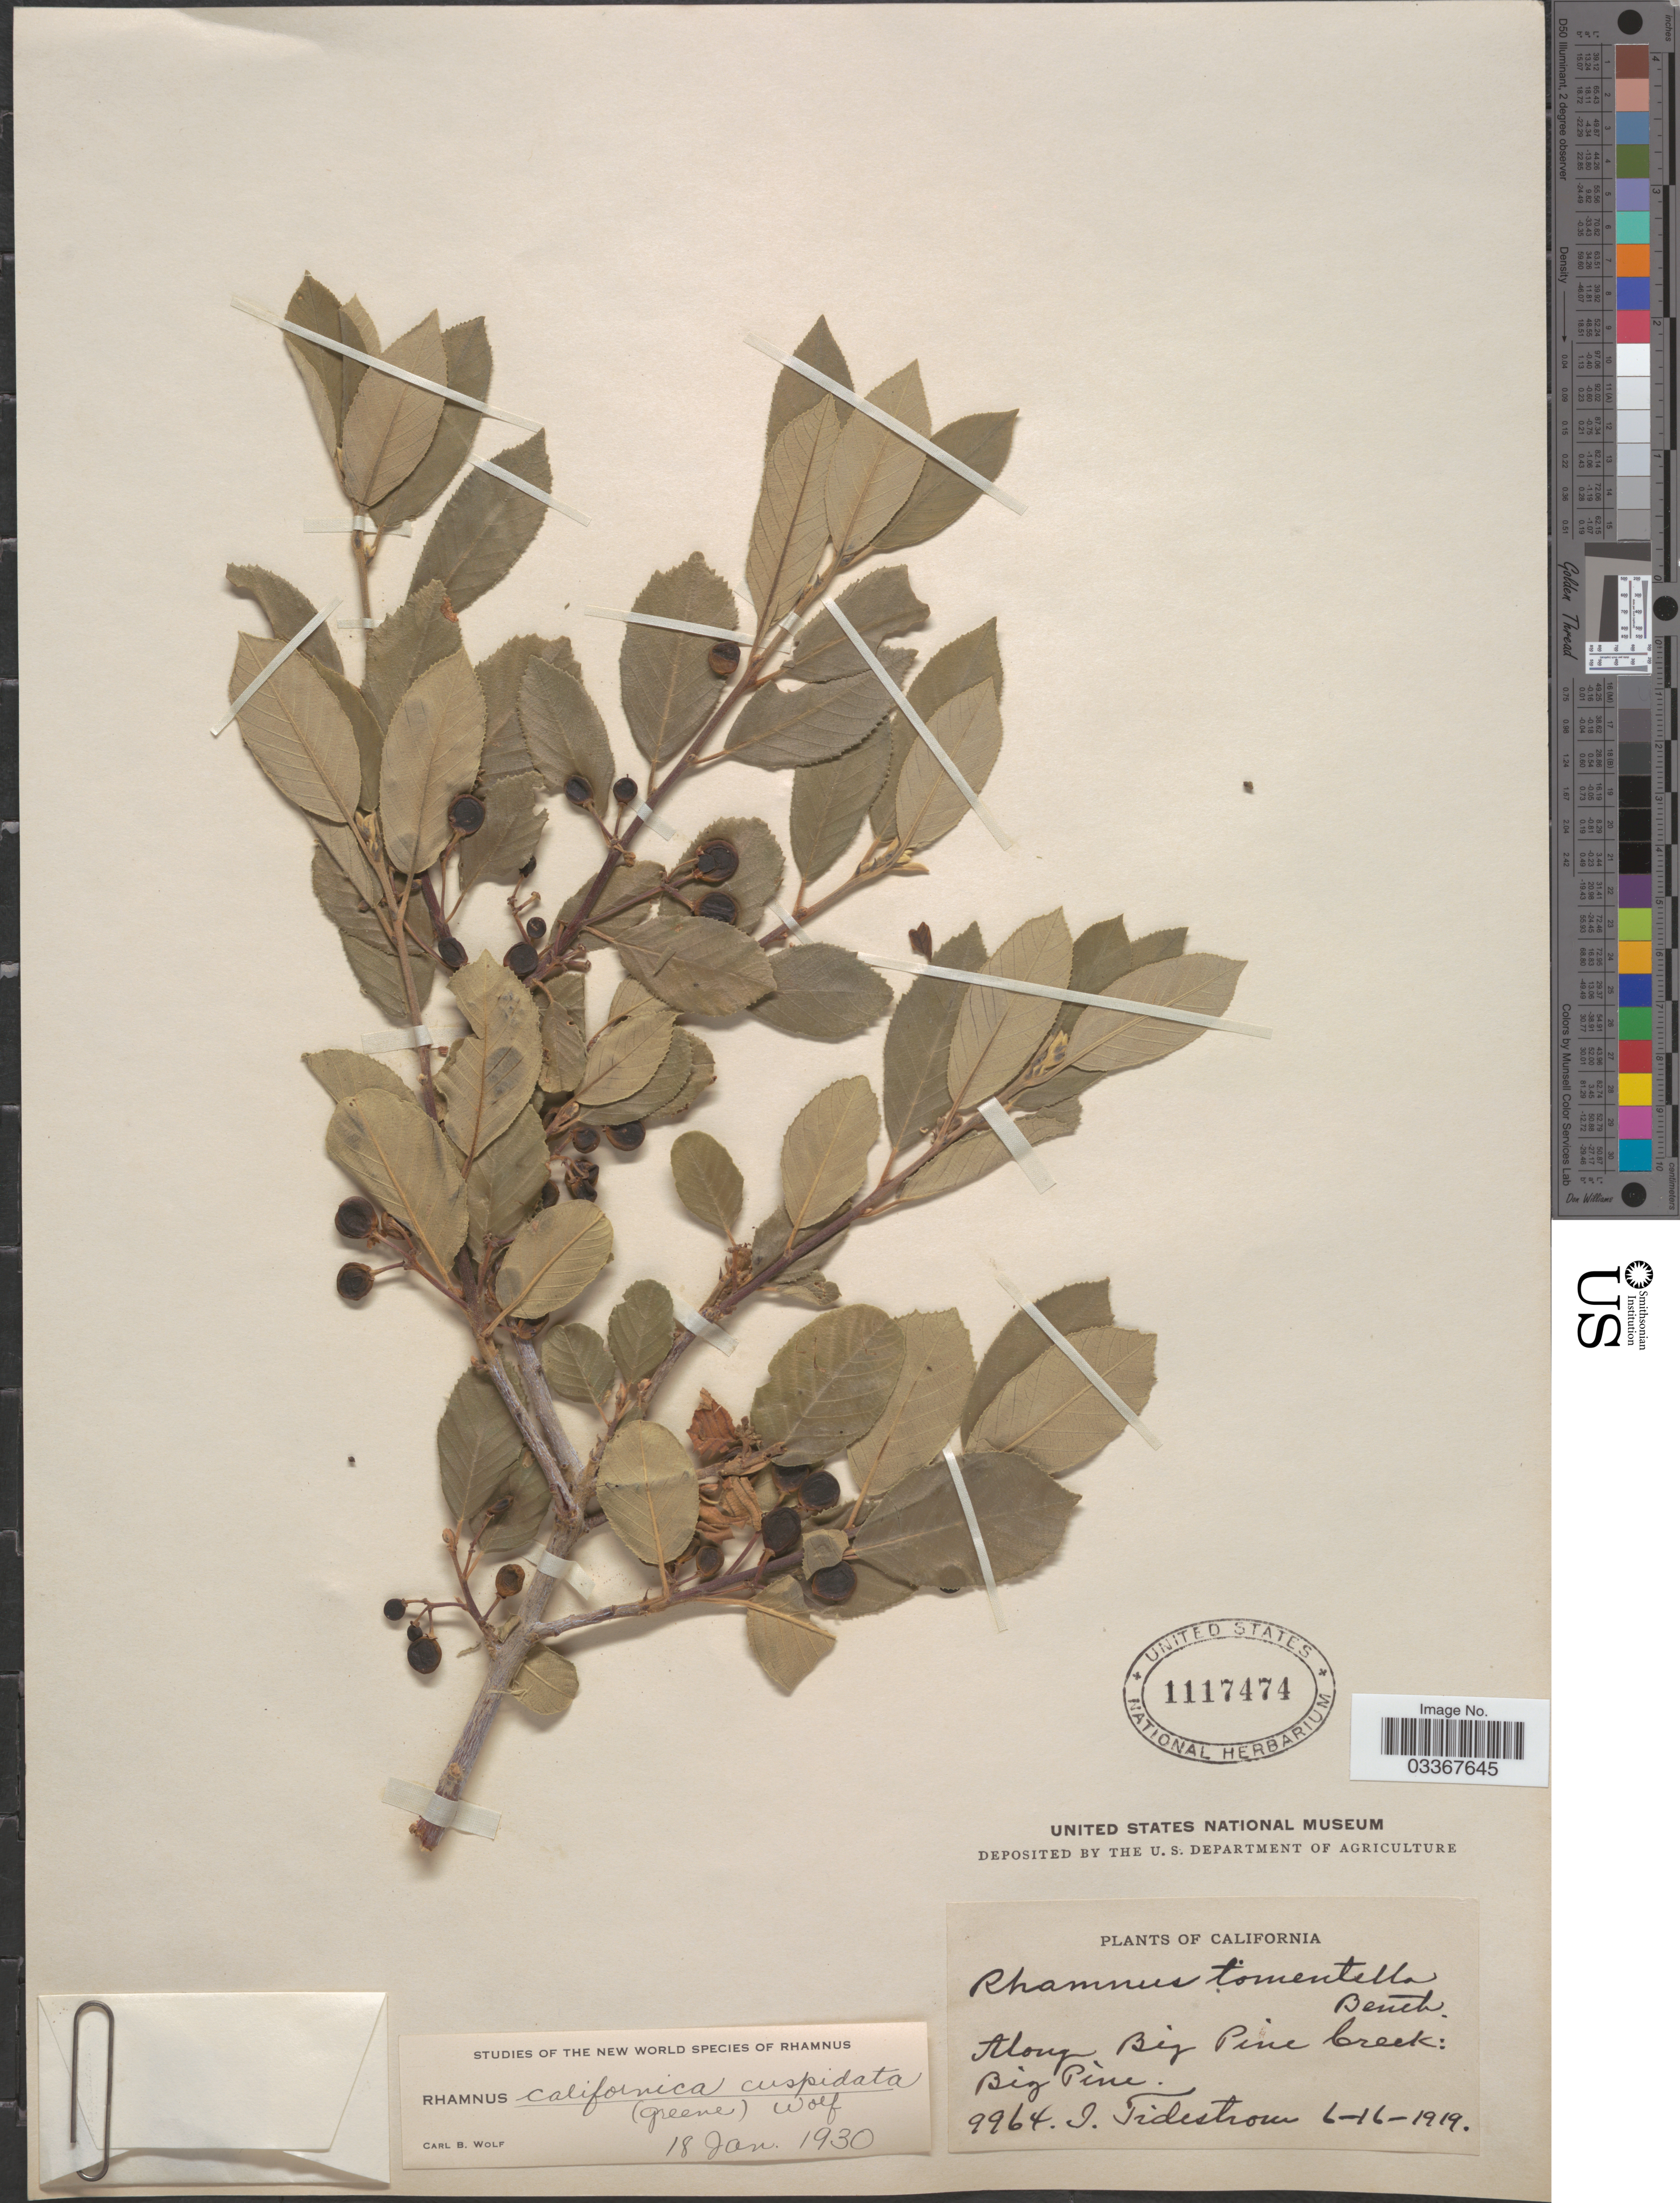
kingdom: Plantae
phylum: Tracheophyta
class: Magnoliopsida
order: Rosales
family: Rhamnaceae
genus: Frangula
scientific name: Frangula californica subsp. cuspidata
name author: (Greene) Kartesz & Gandhi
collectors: I. F. Tidestrom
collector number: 9964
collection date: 1919-06-16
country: United States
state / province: California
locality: Along Big Pine Creek: Big Pine.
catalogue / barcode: US 1117474